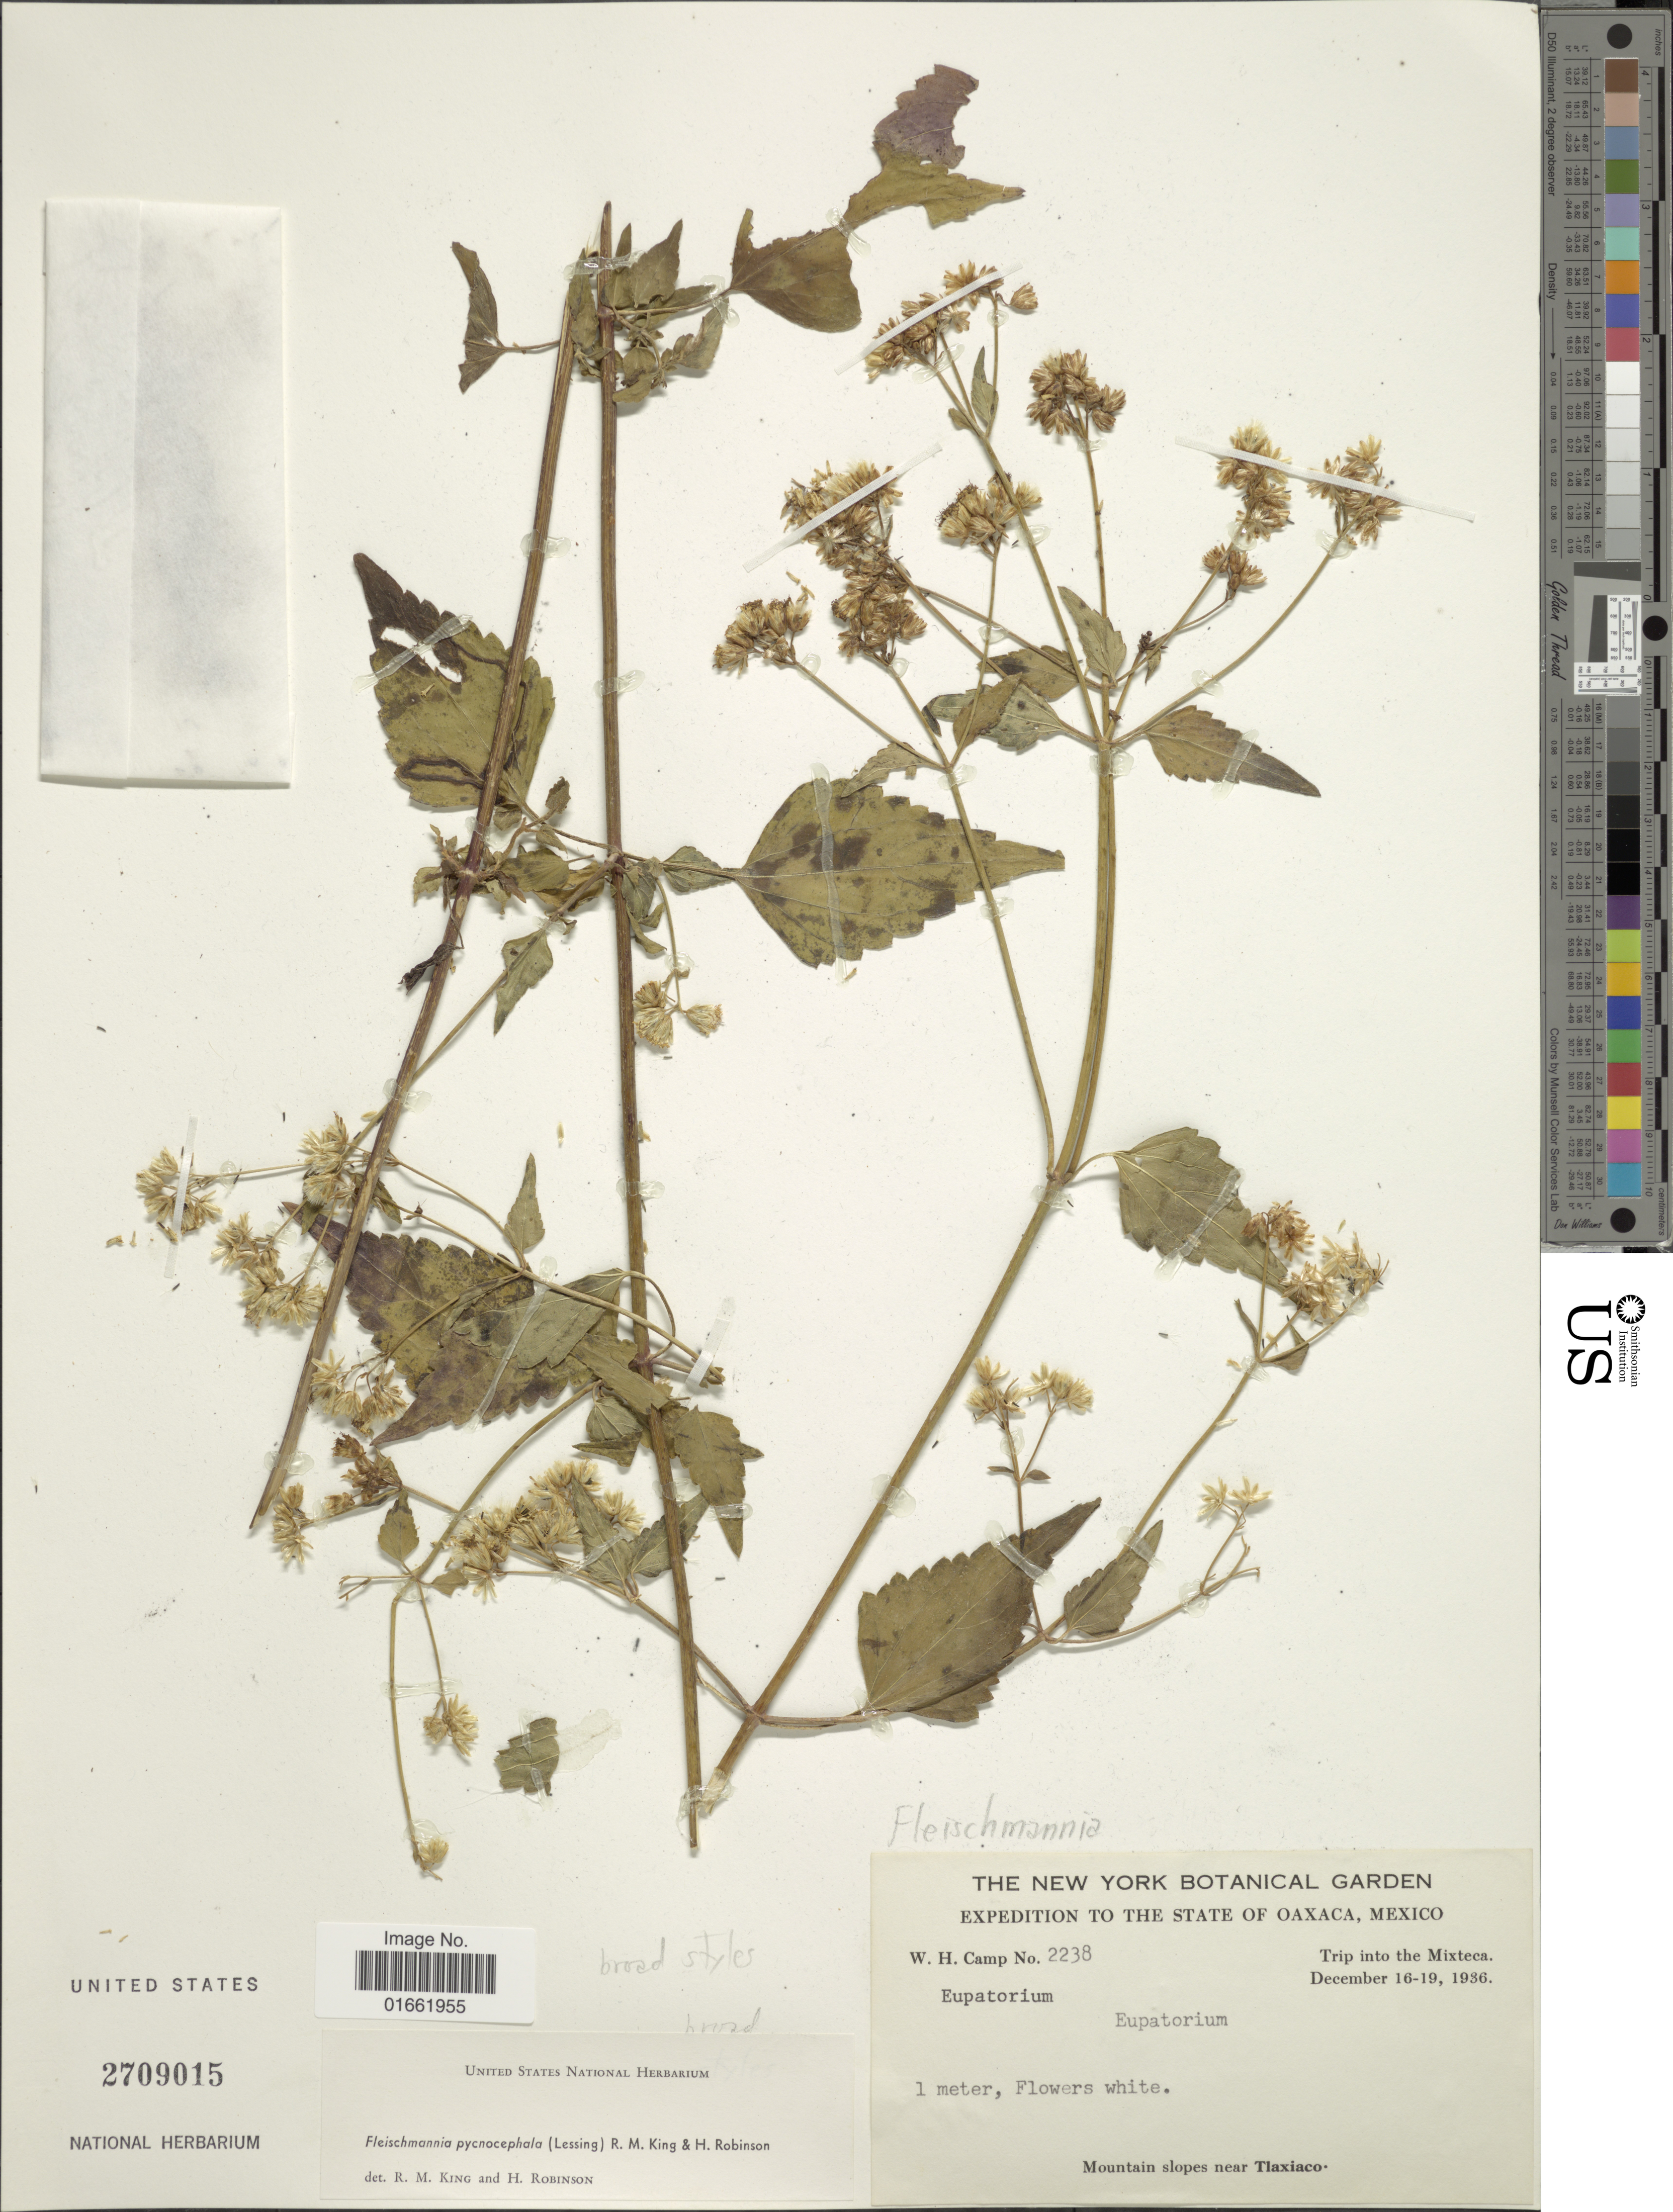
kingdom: Plantae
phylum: Tracheophyta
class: Magnoliopsida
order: Asterales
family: Asteraceae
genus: Fleischmannia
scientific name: Fleischmannia pycnocephala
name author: (Less.) R.M. King & H. Rob.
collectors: W. H. Camp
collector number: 2238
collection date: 1936-12-16/1936-12-19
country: Mexico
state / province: Oaxaca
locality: State of Oaxaca. Mountain slopes near Tlaxiaco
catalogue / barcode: US 2709015